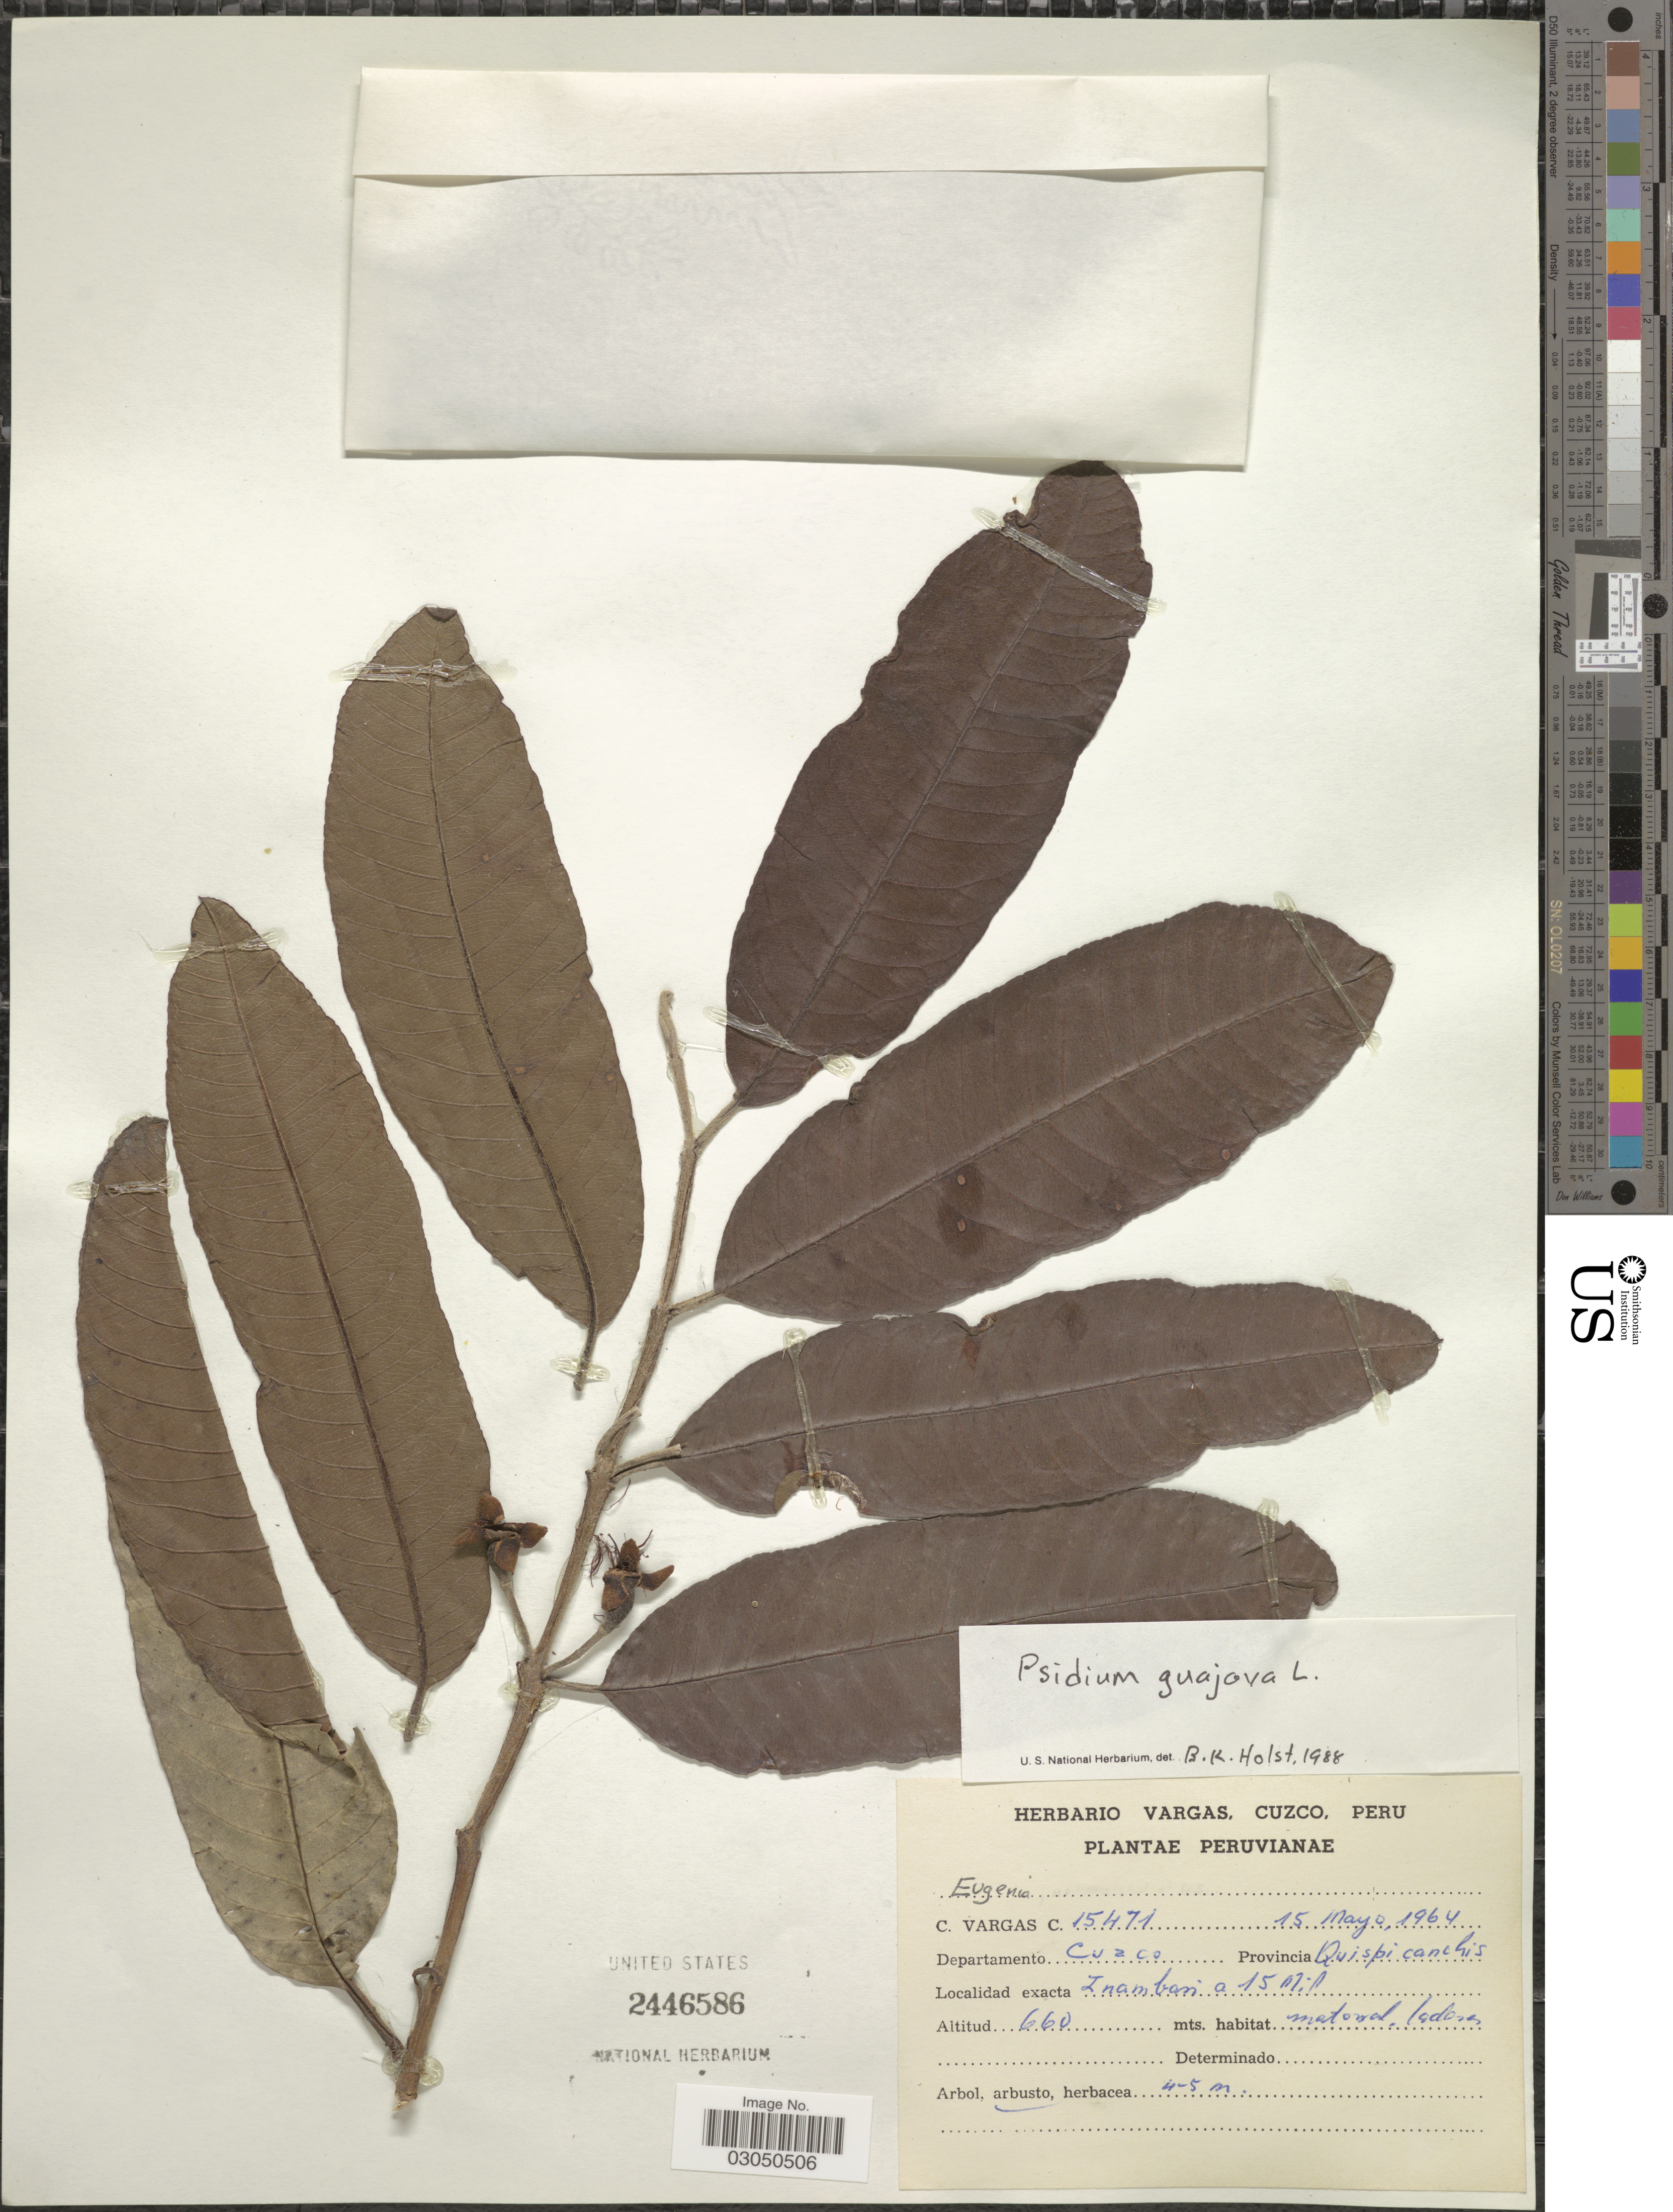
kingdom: Plantae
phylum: Tracheophyta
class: Magnoliopsida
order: Myrtales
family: Myrtaceae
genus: Psidium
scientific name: Psidium guajava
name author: L.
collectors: C. Vargas Calderón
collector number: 15471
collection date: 1964-05-15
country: Peru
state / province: Cusco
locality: Departamento Cuzco. Provincia Quispicanchis. Inambari a 15 Mil.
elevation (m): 660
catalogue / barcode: US 2446586